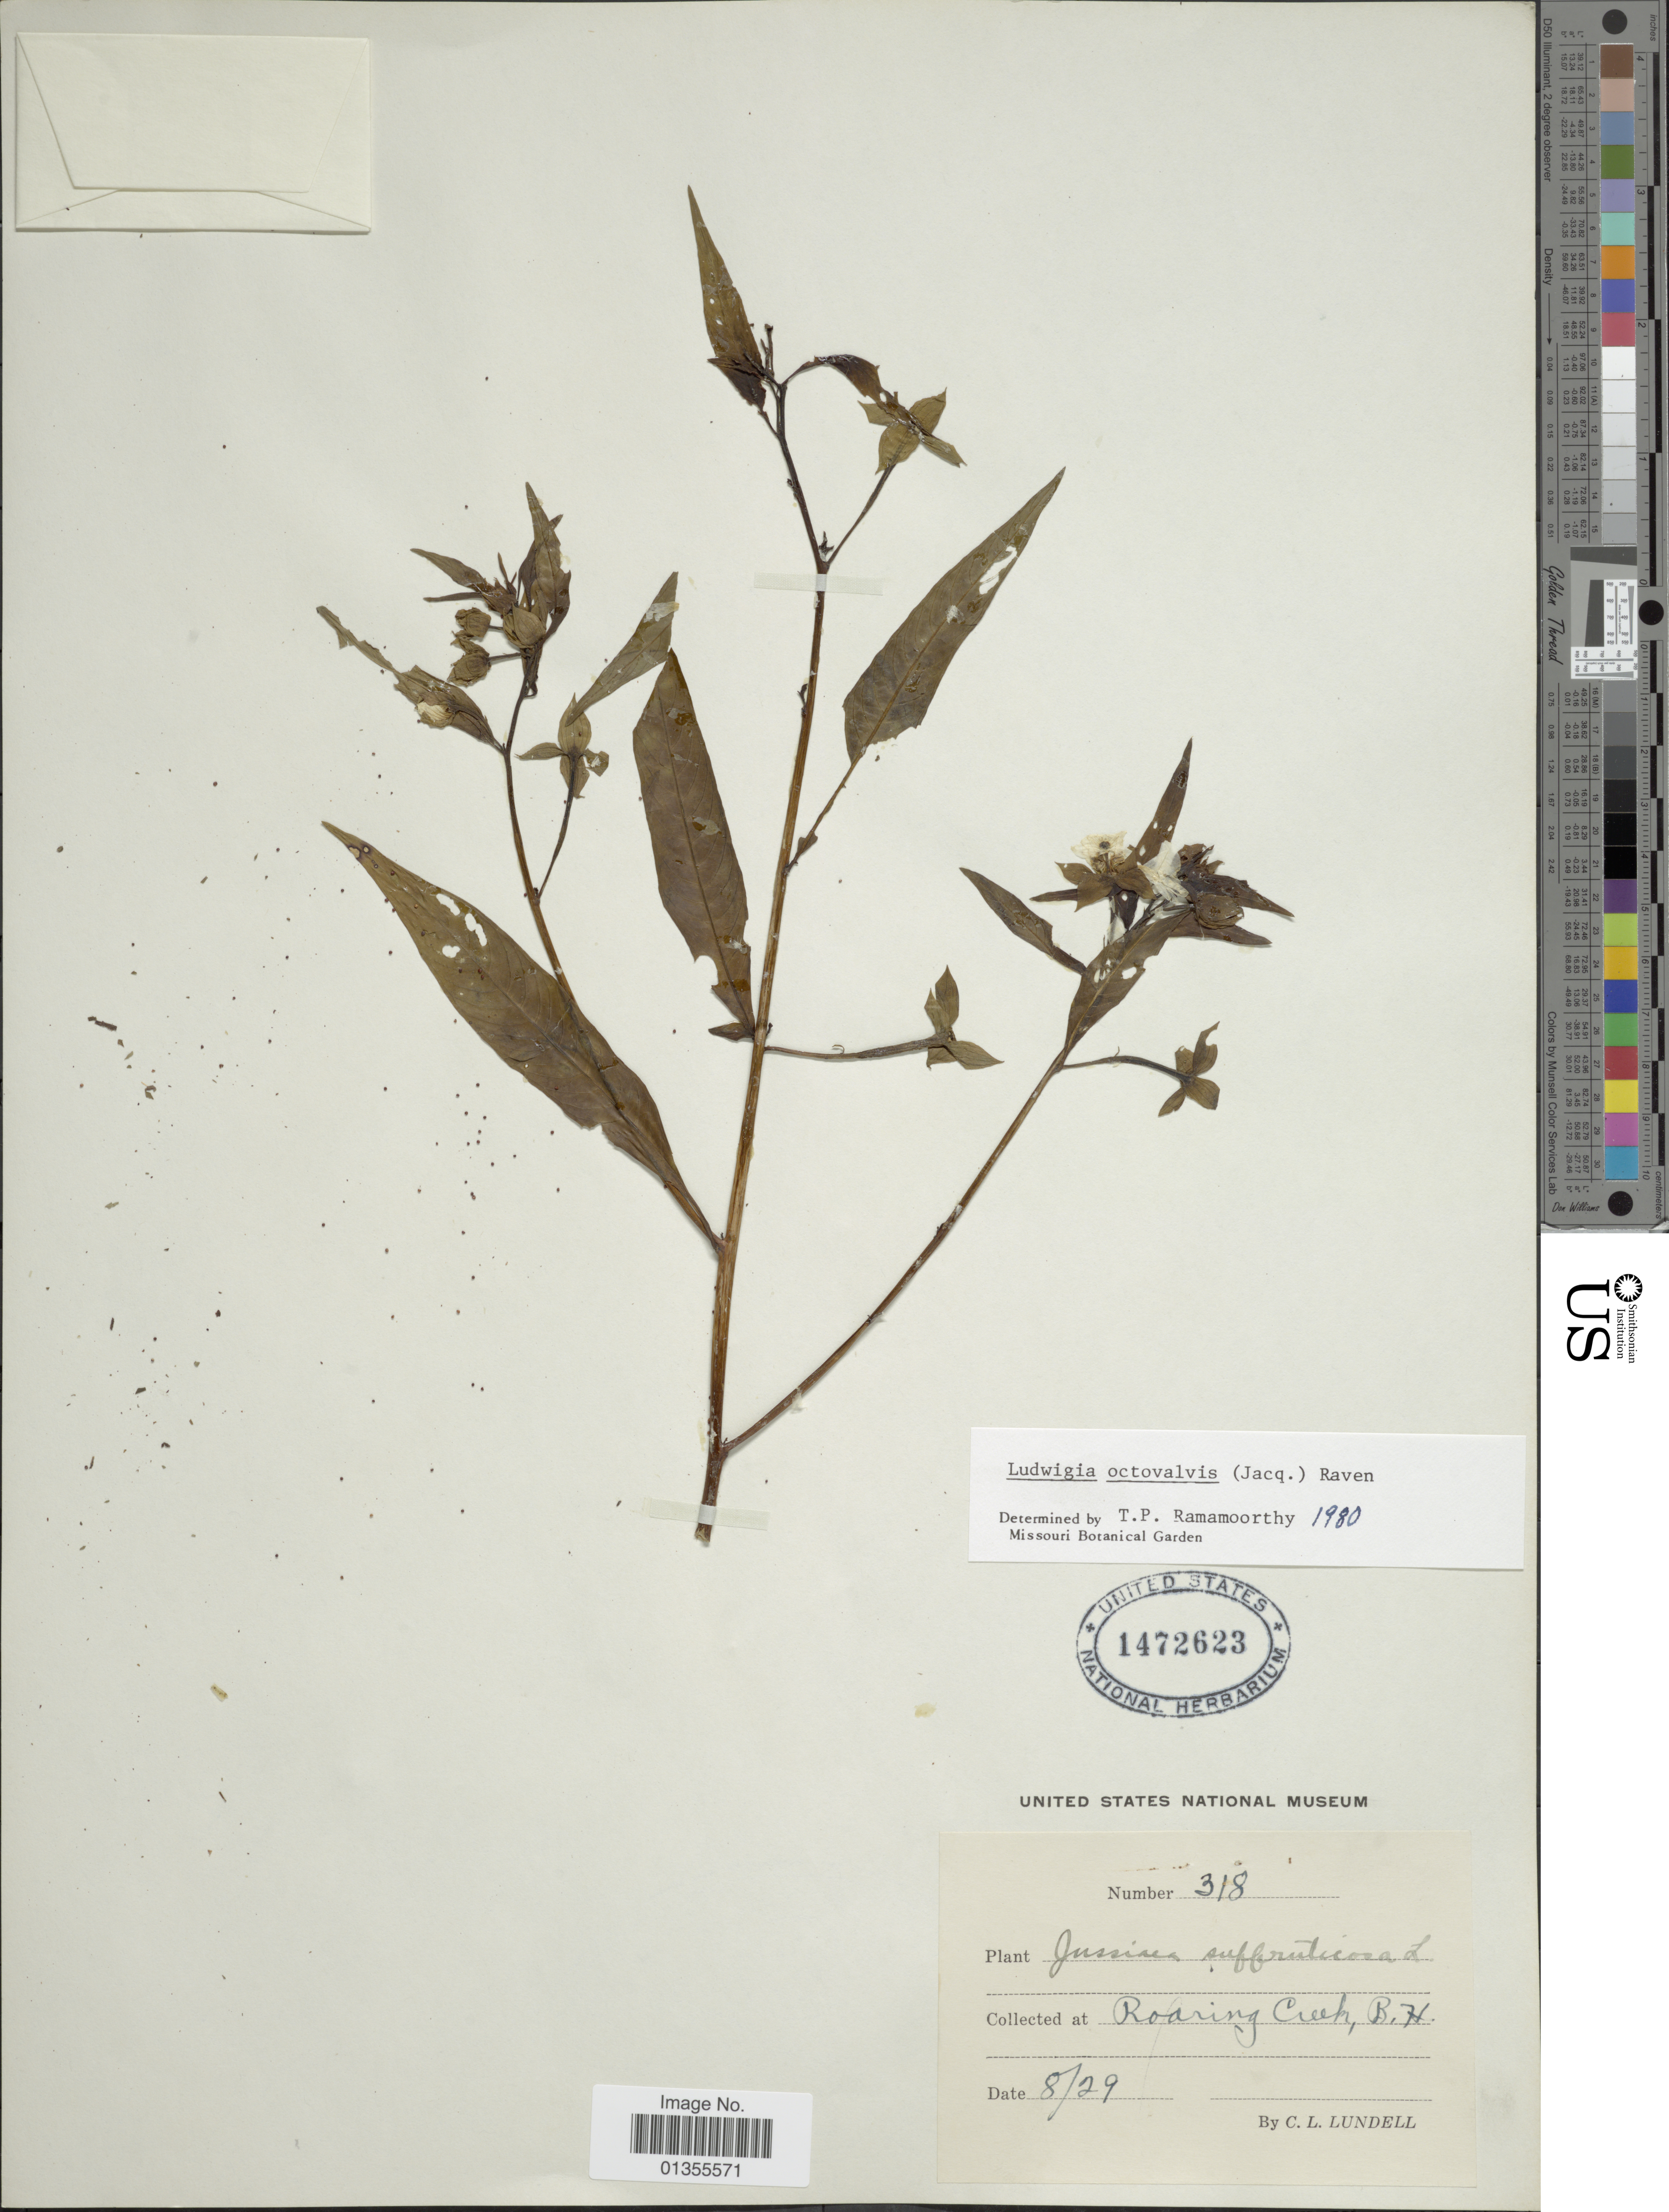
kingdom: Plantae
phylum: Tracheophyta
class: Magnoliopsida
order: Myrtales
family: Onagraceae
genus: Ludwigia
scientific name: Ludwigia octovalvis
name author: (Jacq.) P.H. Raven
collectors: C. L. Lundell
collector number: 318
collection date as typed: Transcribed d/m/y: /8/29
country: Belize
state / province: Cayo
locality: Roaring Creek, B.H.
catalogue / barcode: US 1472623